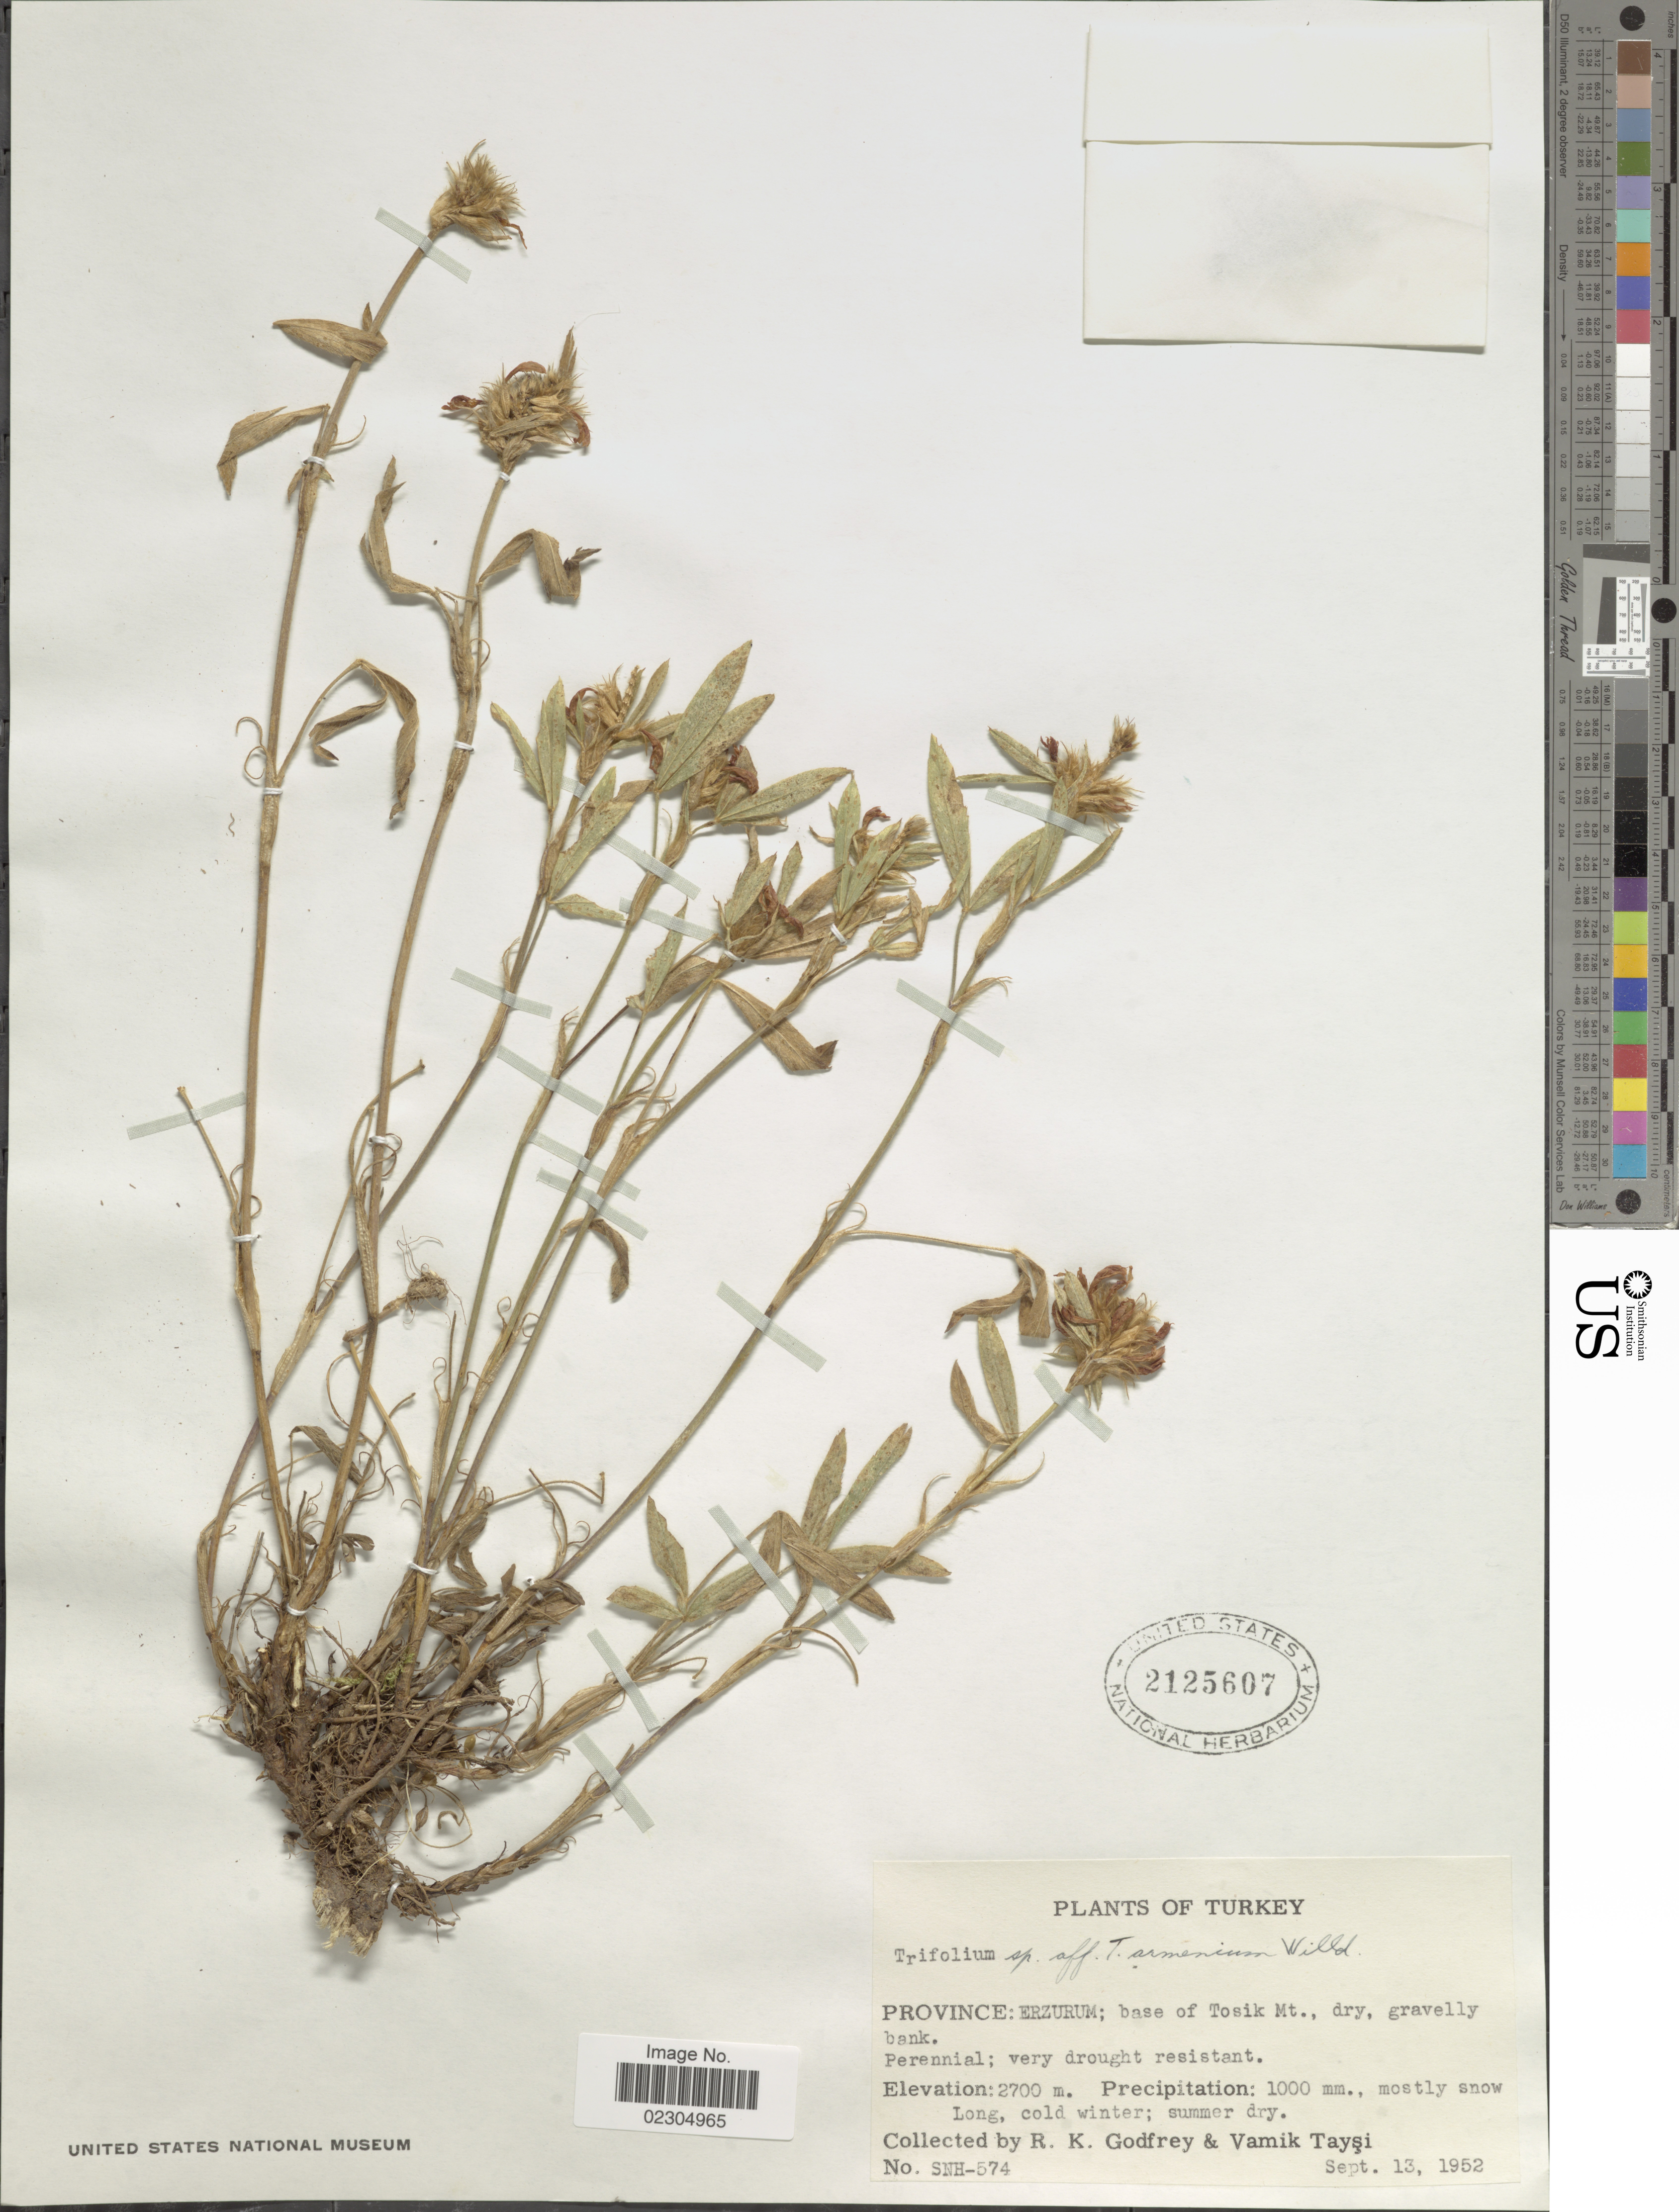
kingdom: Plantae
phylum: Tracheophyta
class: Magnoliopsida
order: Fabales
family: Fabaceae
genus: Trifolium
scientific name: Trifolium armeniacum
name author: Penny ex G. Don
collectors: R. K. Godfrey & V. Taysi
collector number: SNH-574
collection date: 1952-09-13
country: Turkey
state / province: Erzurum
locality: Base of Tosik Mt., dry, gravelly bank.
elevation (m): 2700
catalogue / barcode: US 2125607